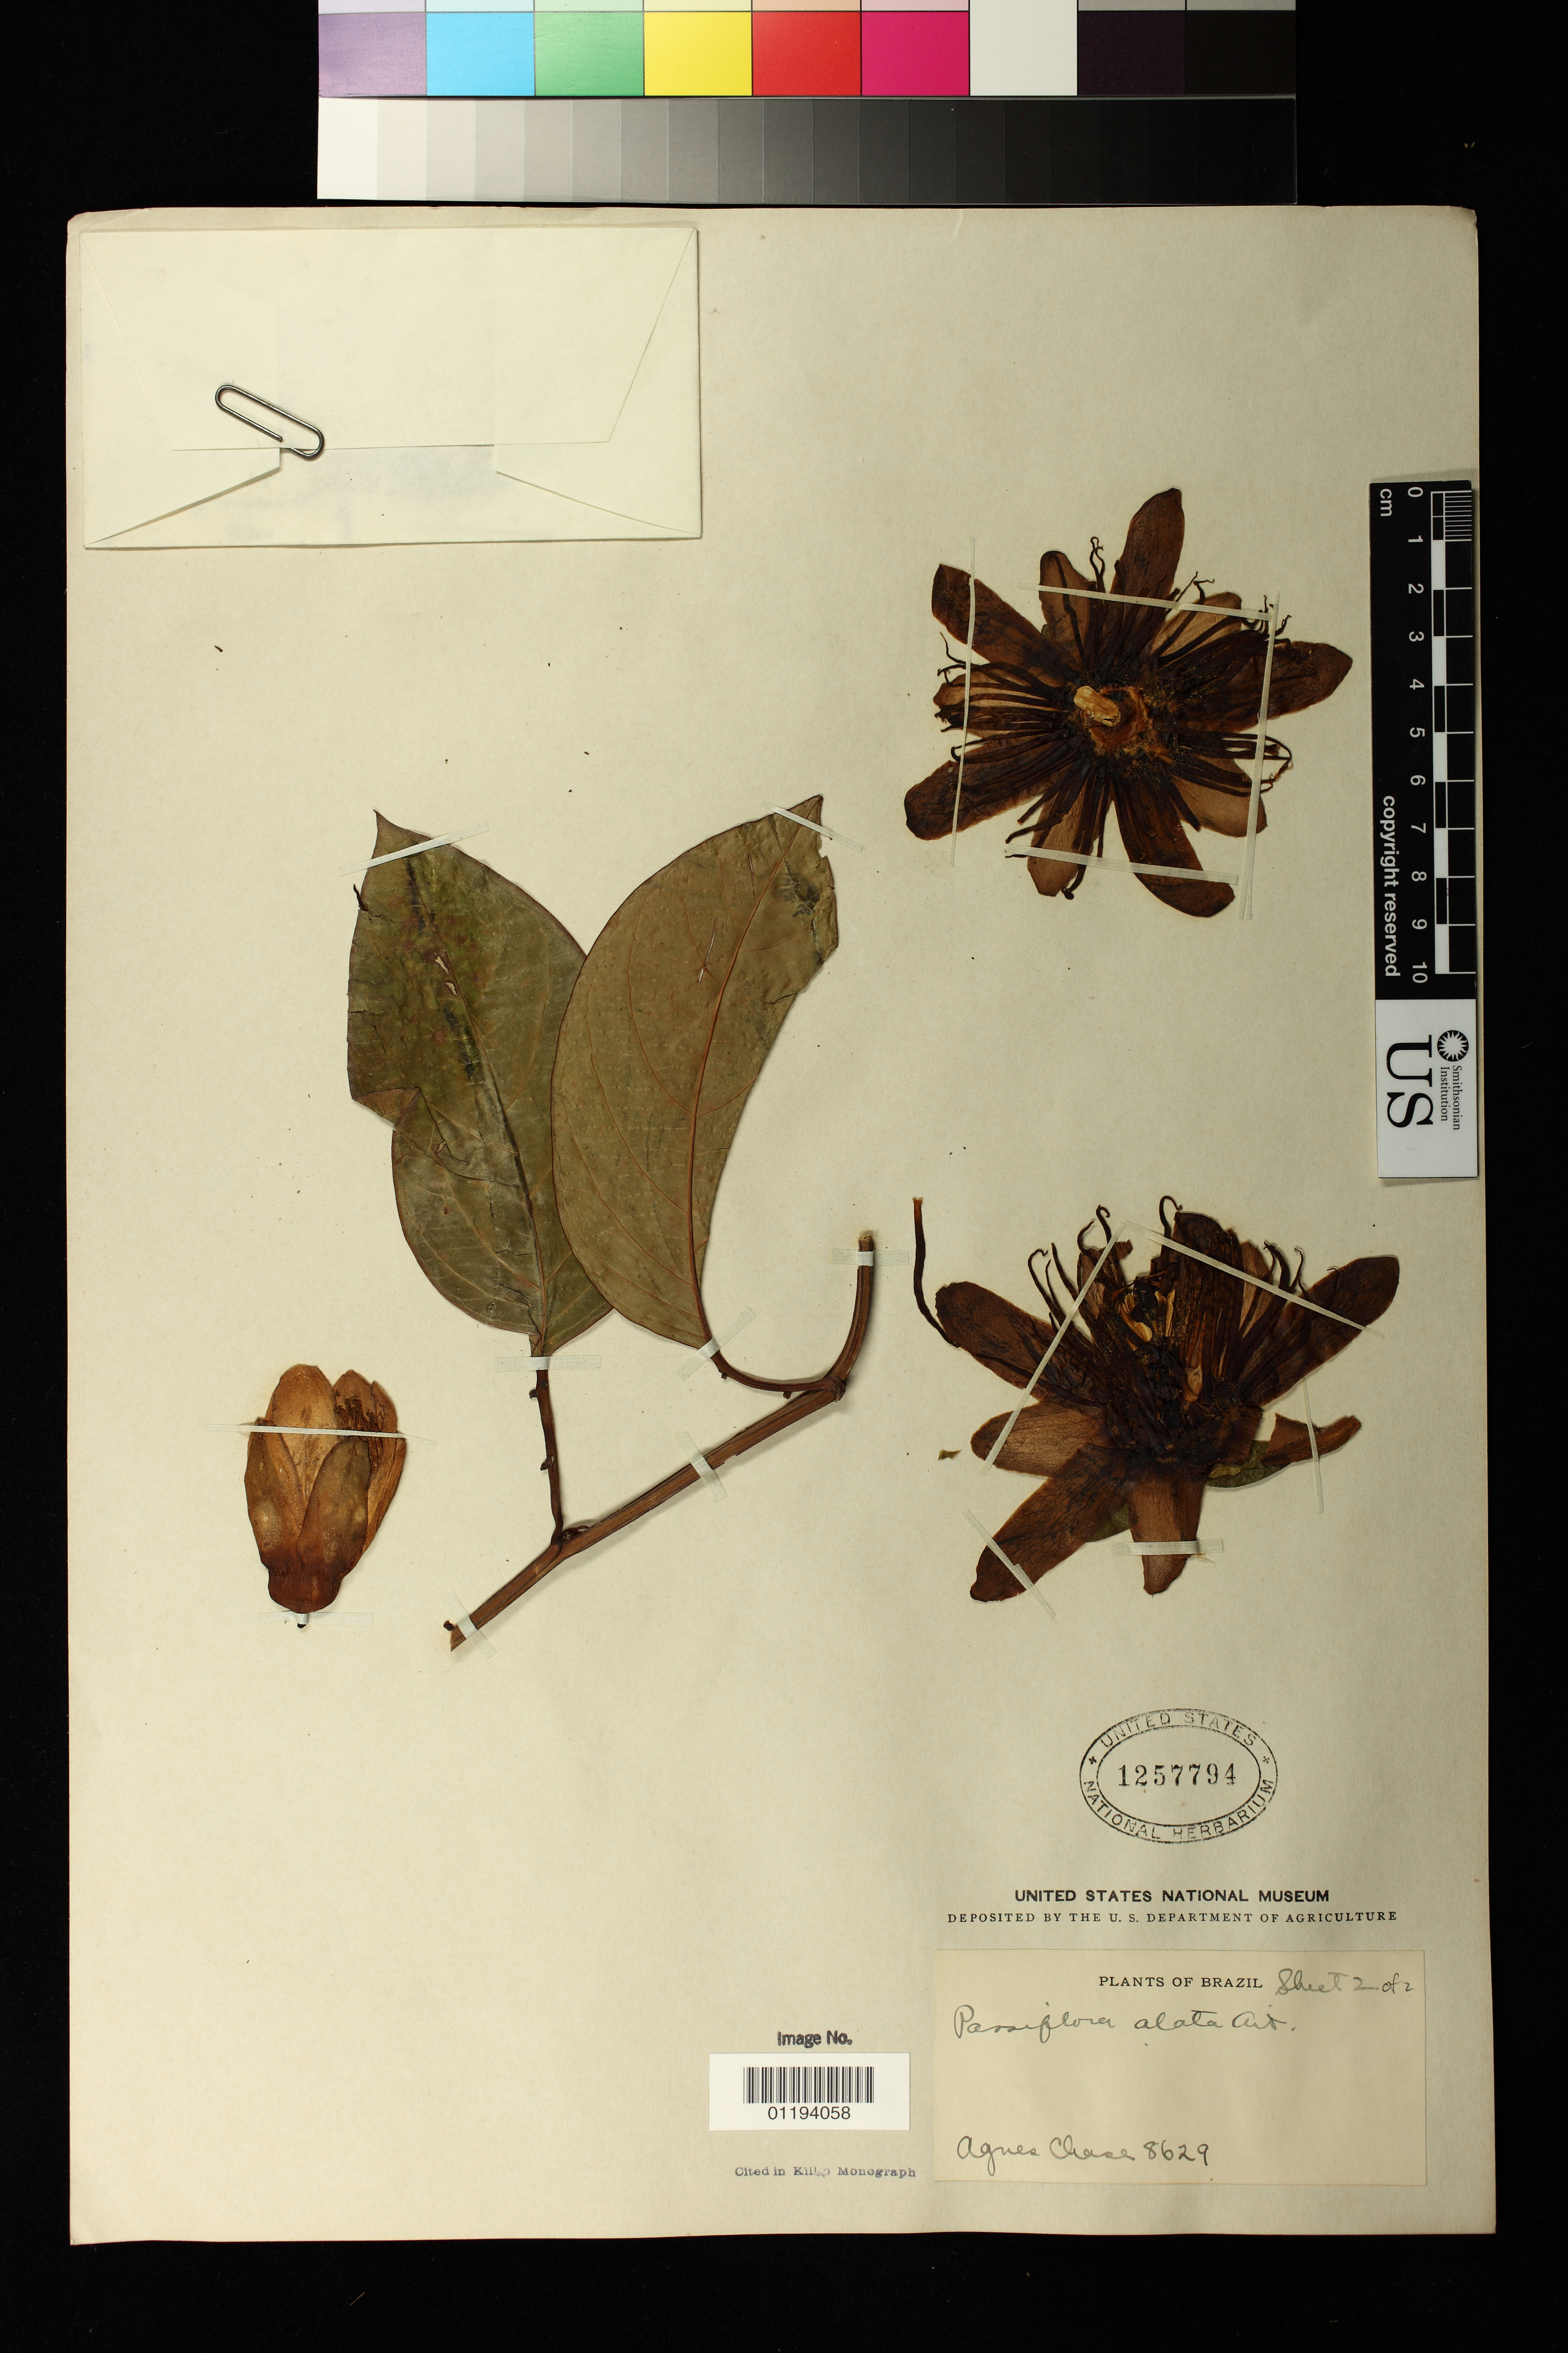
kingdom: Plantae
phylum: Tracheophyta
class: Magnoliopsida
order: Malpighiales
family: Passifloraceae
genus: Passiflora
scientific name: Passiflora alata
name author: Curtis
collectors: A. Chase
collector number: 8629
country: Brazil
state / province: Rio de Janeiro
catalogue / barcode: US 1257794